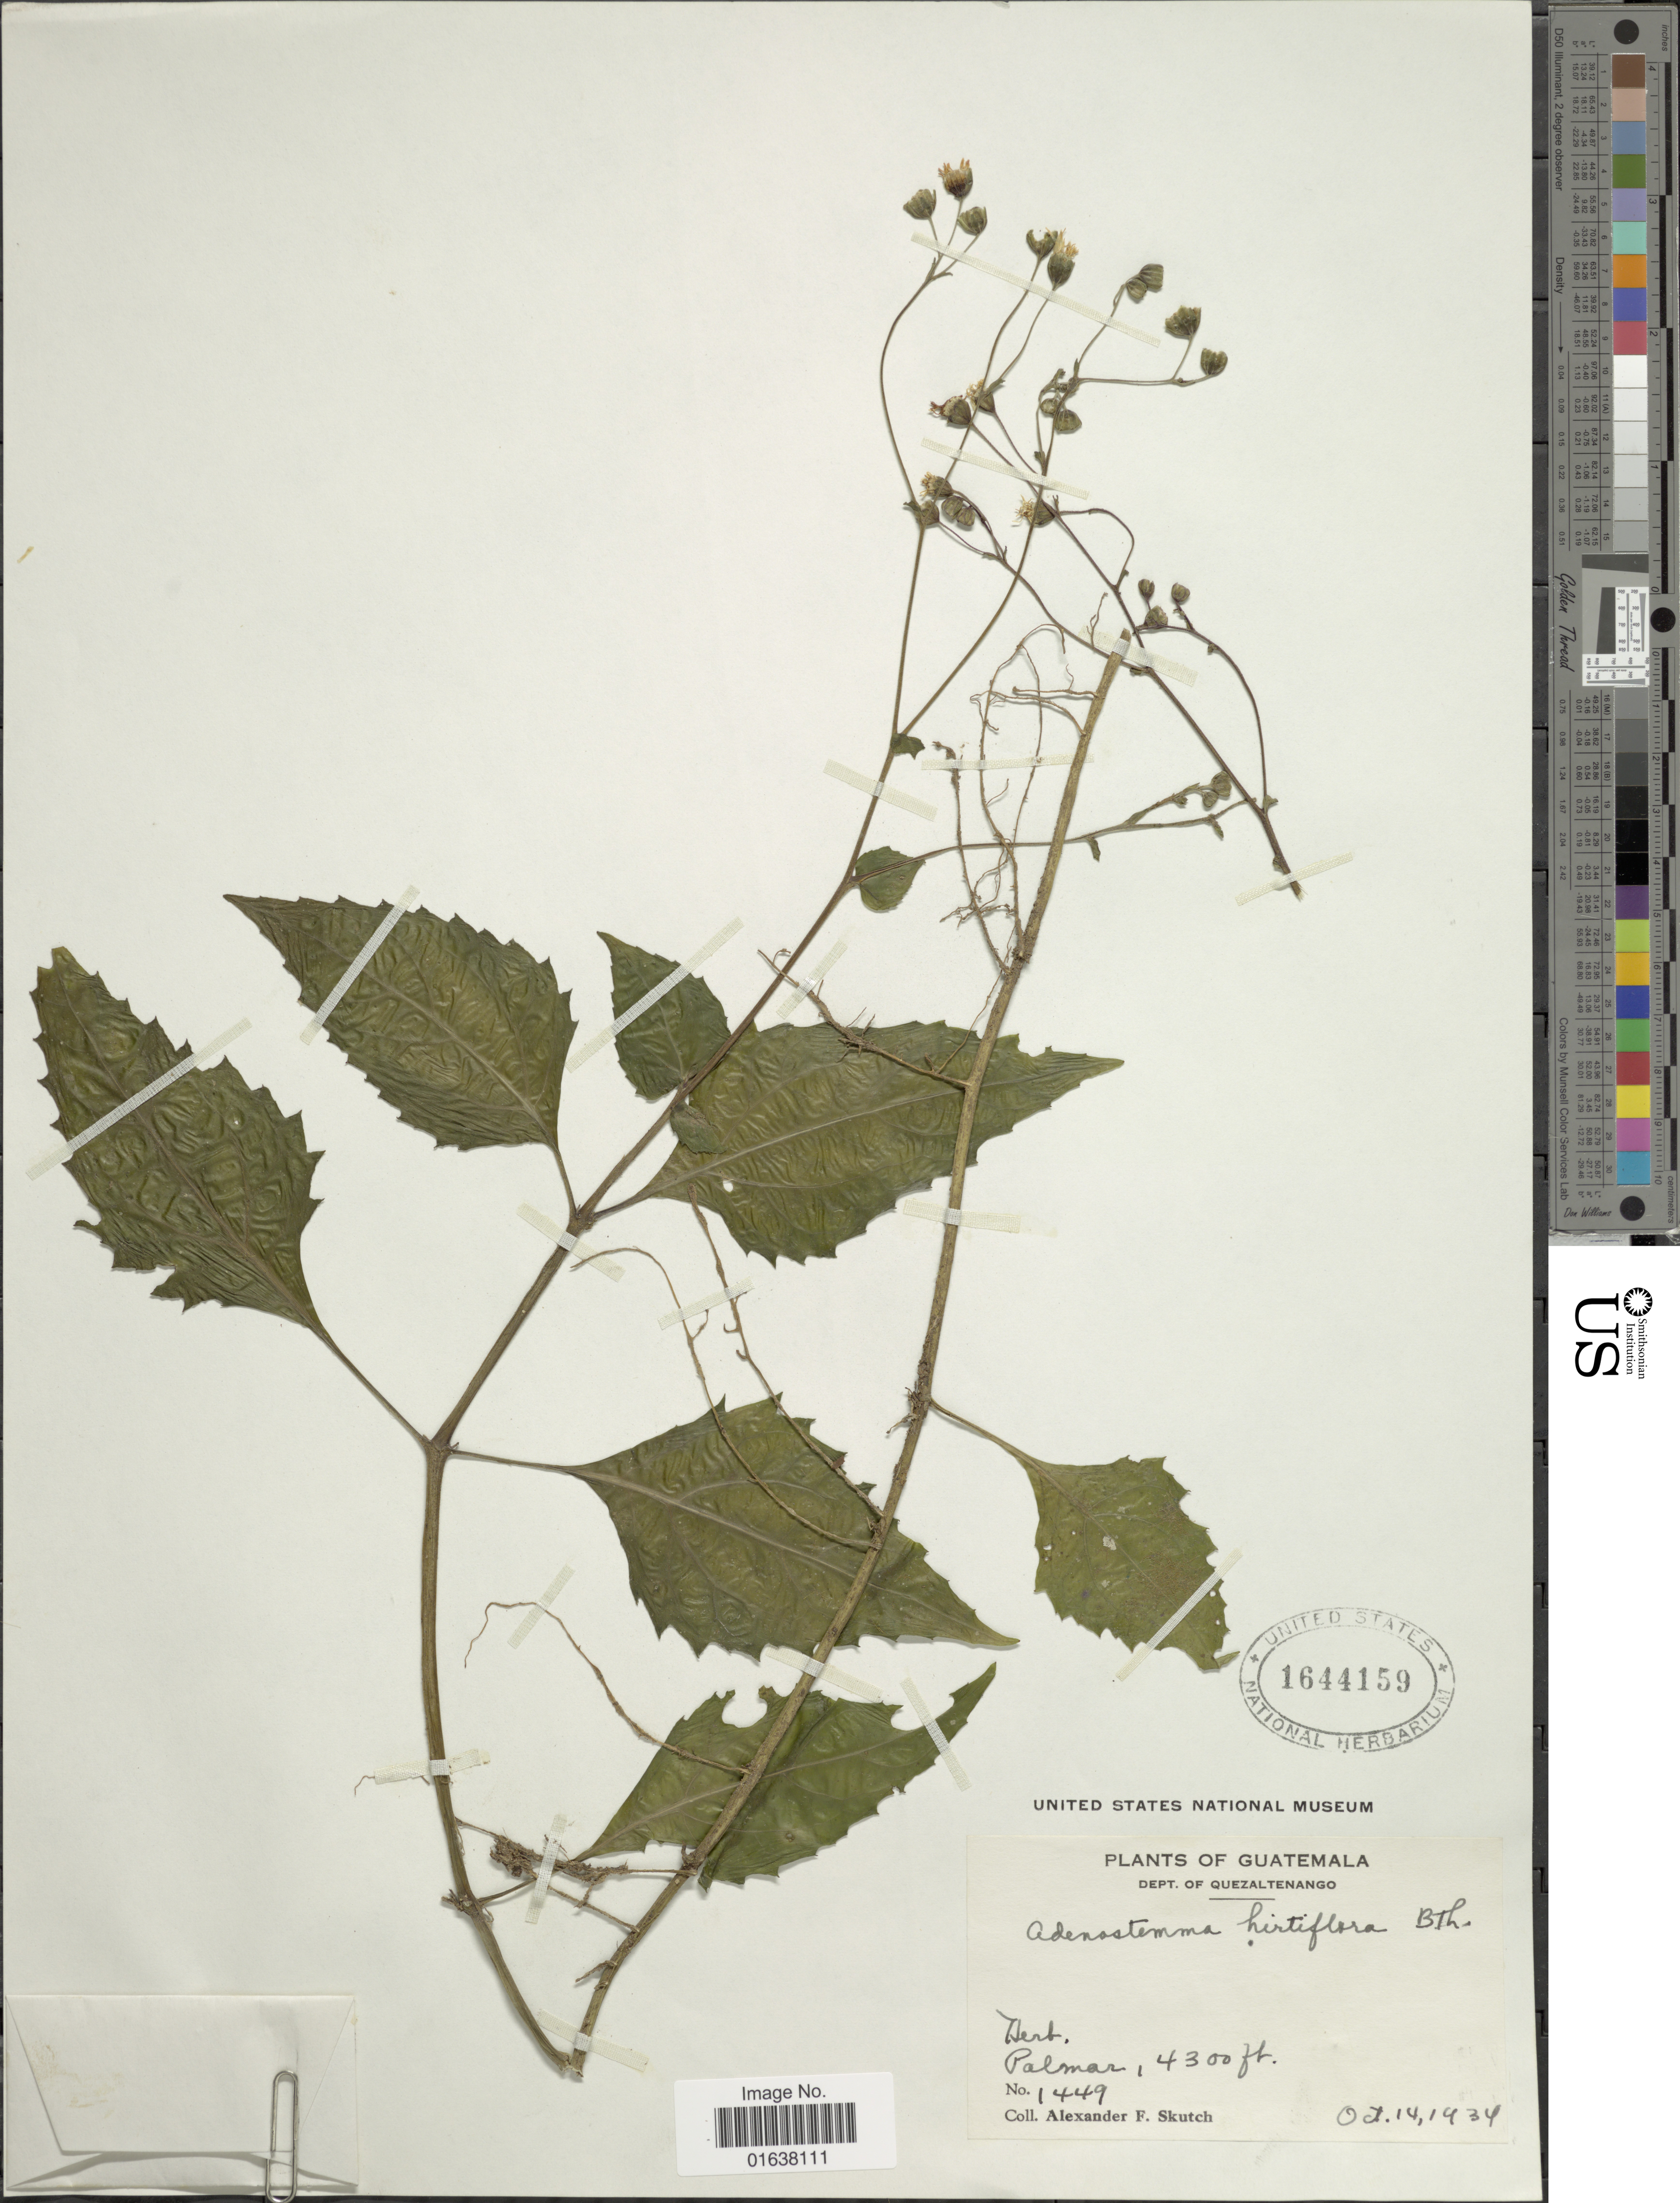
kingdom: Plantae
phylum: Tracheophyta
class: Magnoliopsida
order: Asterales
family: Asteraceae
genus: Adenostemma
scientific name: Adenostemma hirtiflorum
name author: Benth.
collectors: A. F. Skutch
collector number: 1449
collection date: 1934-10-14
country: Guatemala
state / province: Quetzaltenango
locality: Dept. of Quezaltenango. Palmar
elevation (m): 1311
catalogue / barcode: US 1644159